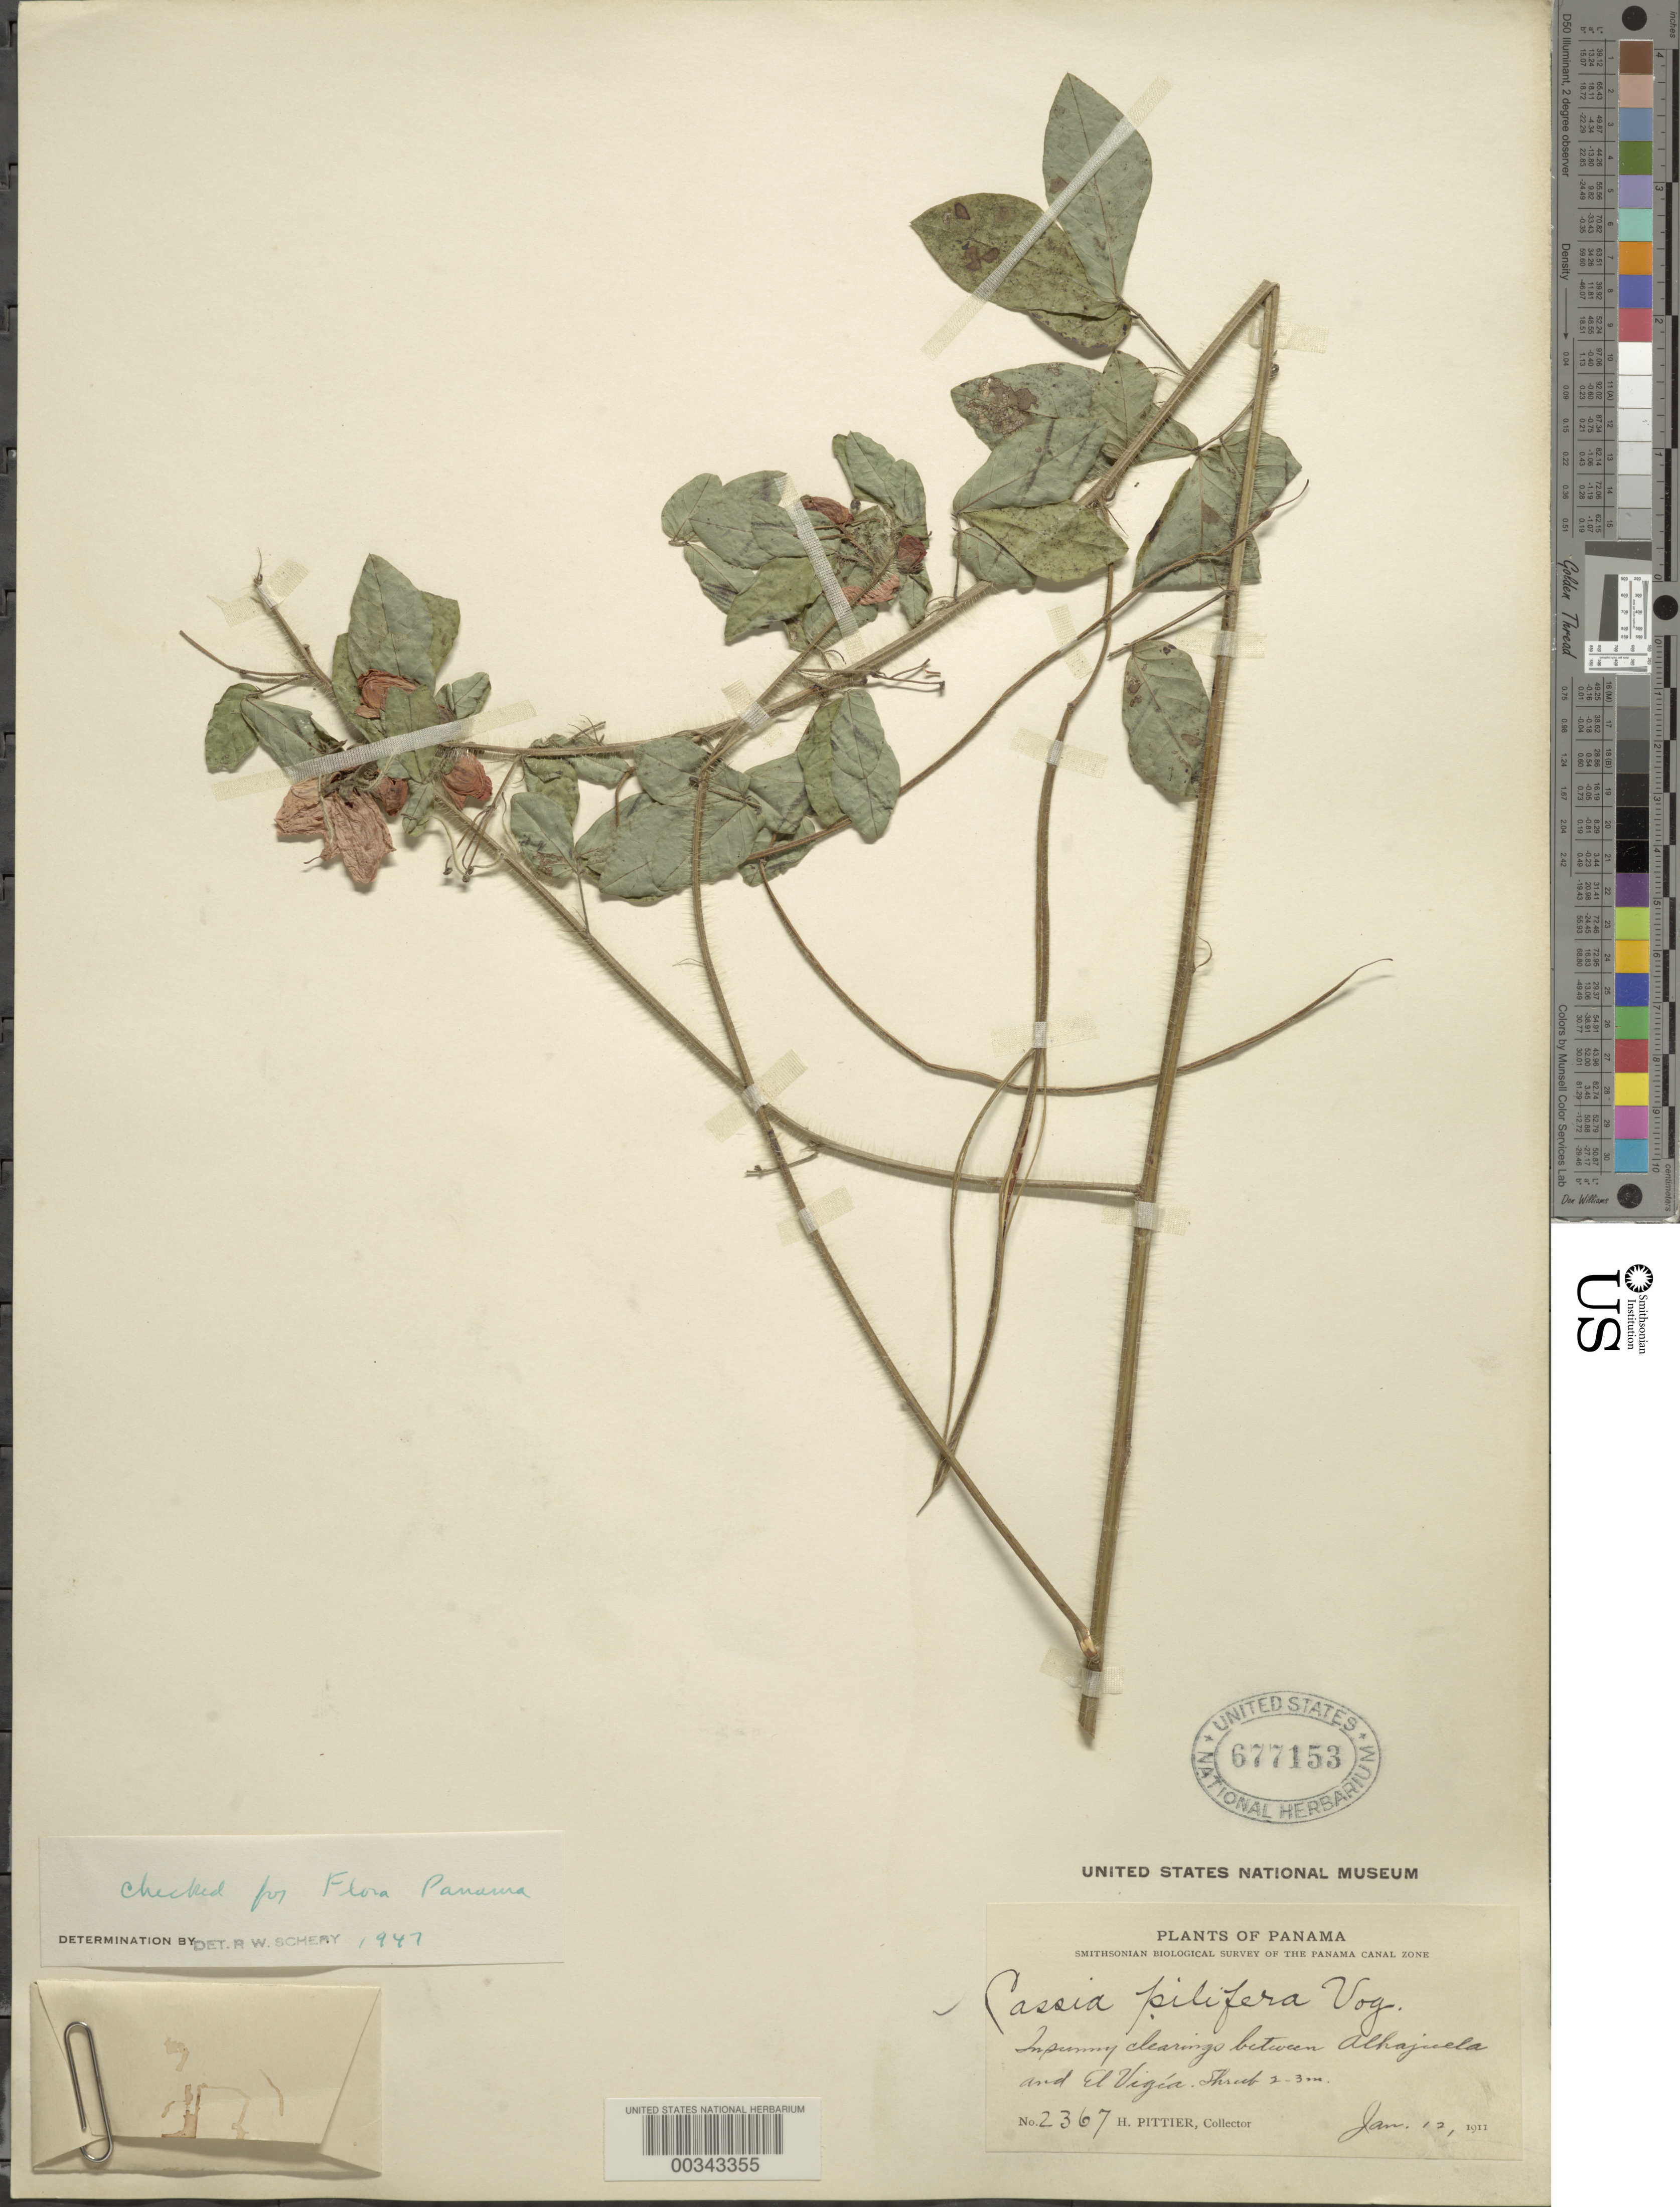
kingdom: Plantae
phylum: Tracheophyta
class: Magnoliopsida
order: Fabales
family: Fabaceae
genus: Senna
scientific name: Senna pilifera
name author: (Vogel) H.S. Irwin & Barneby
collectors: H. F. Pittier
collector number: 2367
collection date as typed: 12 Jan 1911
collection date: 1911-01-12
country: Panama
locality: Between Alhajuela and El Vigia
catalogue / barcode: US 677153